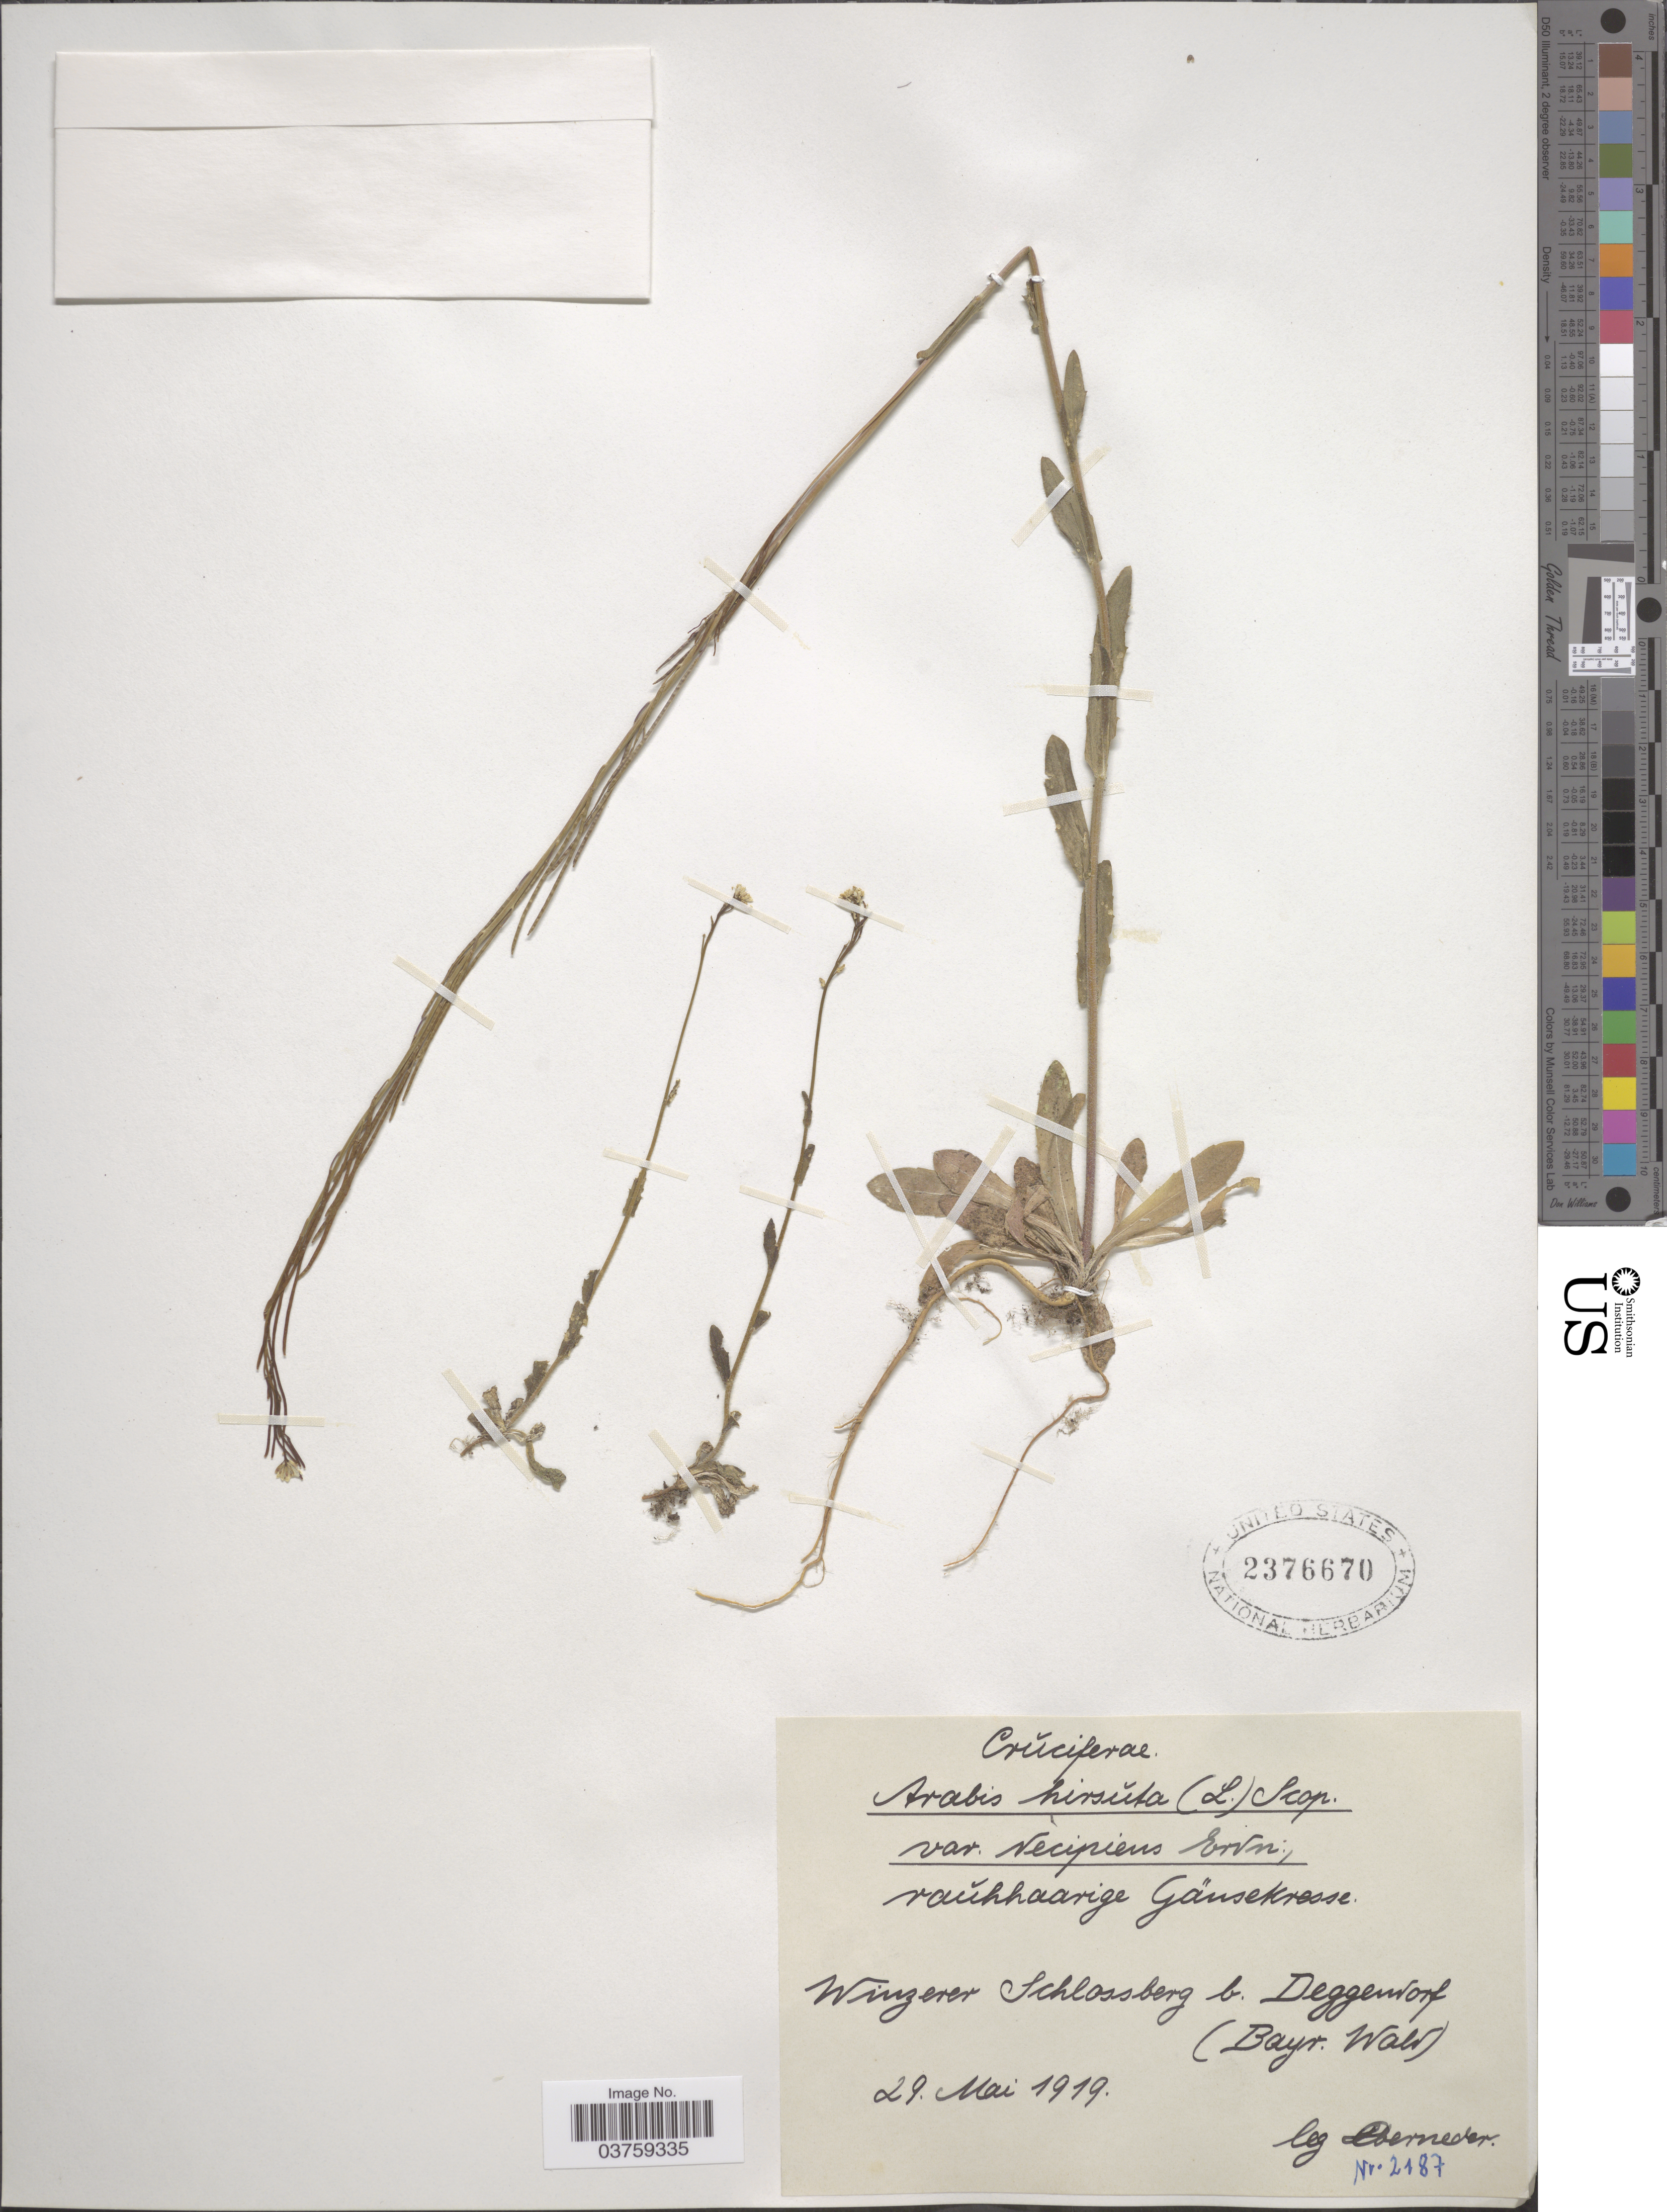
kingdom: Plantae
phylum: Tracheophyta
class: Magnoliopsida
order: Brassicales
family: Brassicaceae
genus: Arabis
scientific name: Arabis hirsuta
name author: (L.) Scop.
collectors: -. Oberneder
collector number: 2187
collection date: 1919-05-29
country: Germany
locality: Winzerer Schlossberg b. Deggendorf (Bayr. Wald).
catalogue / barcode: US 2376670